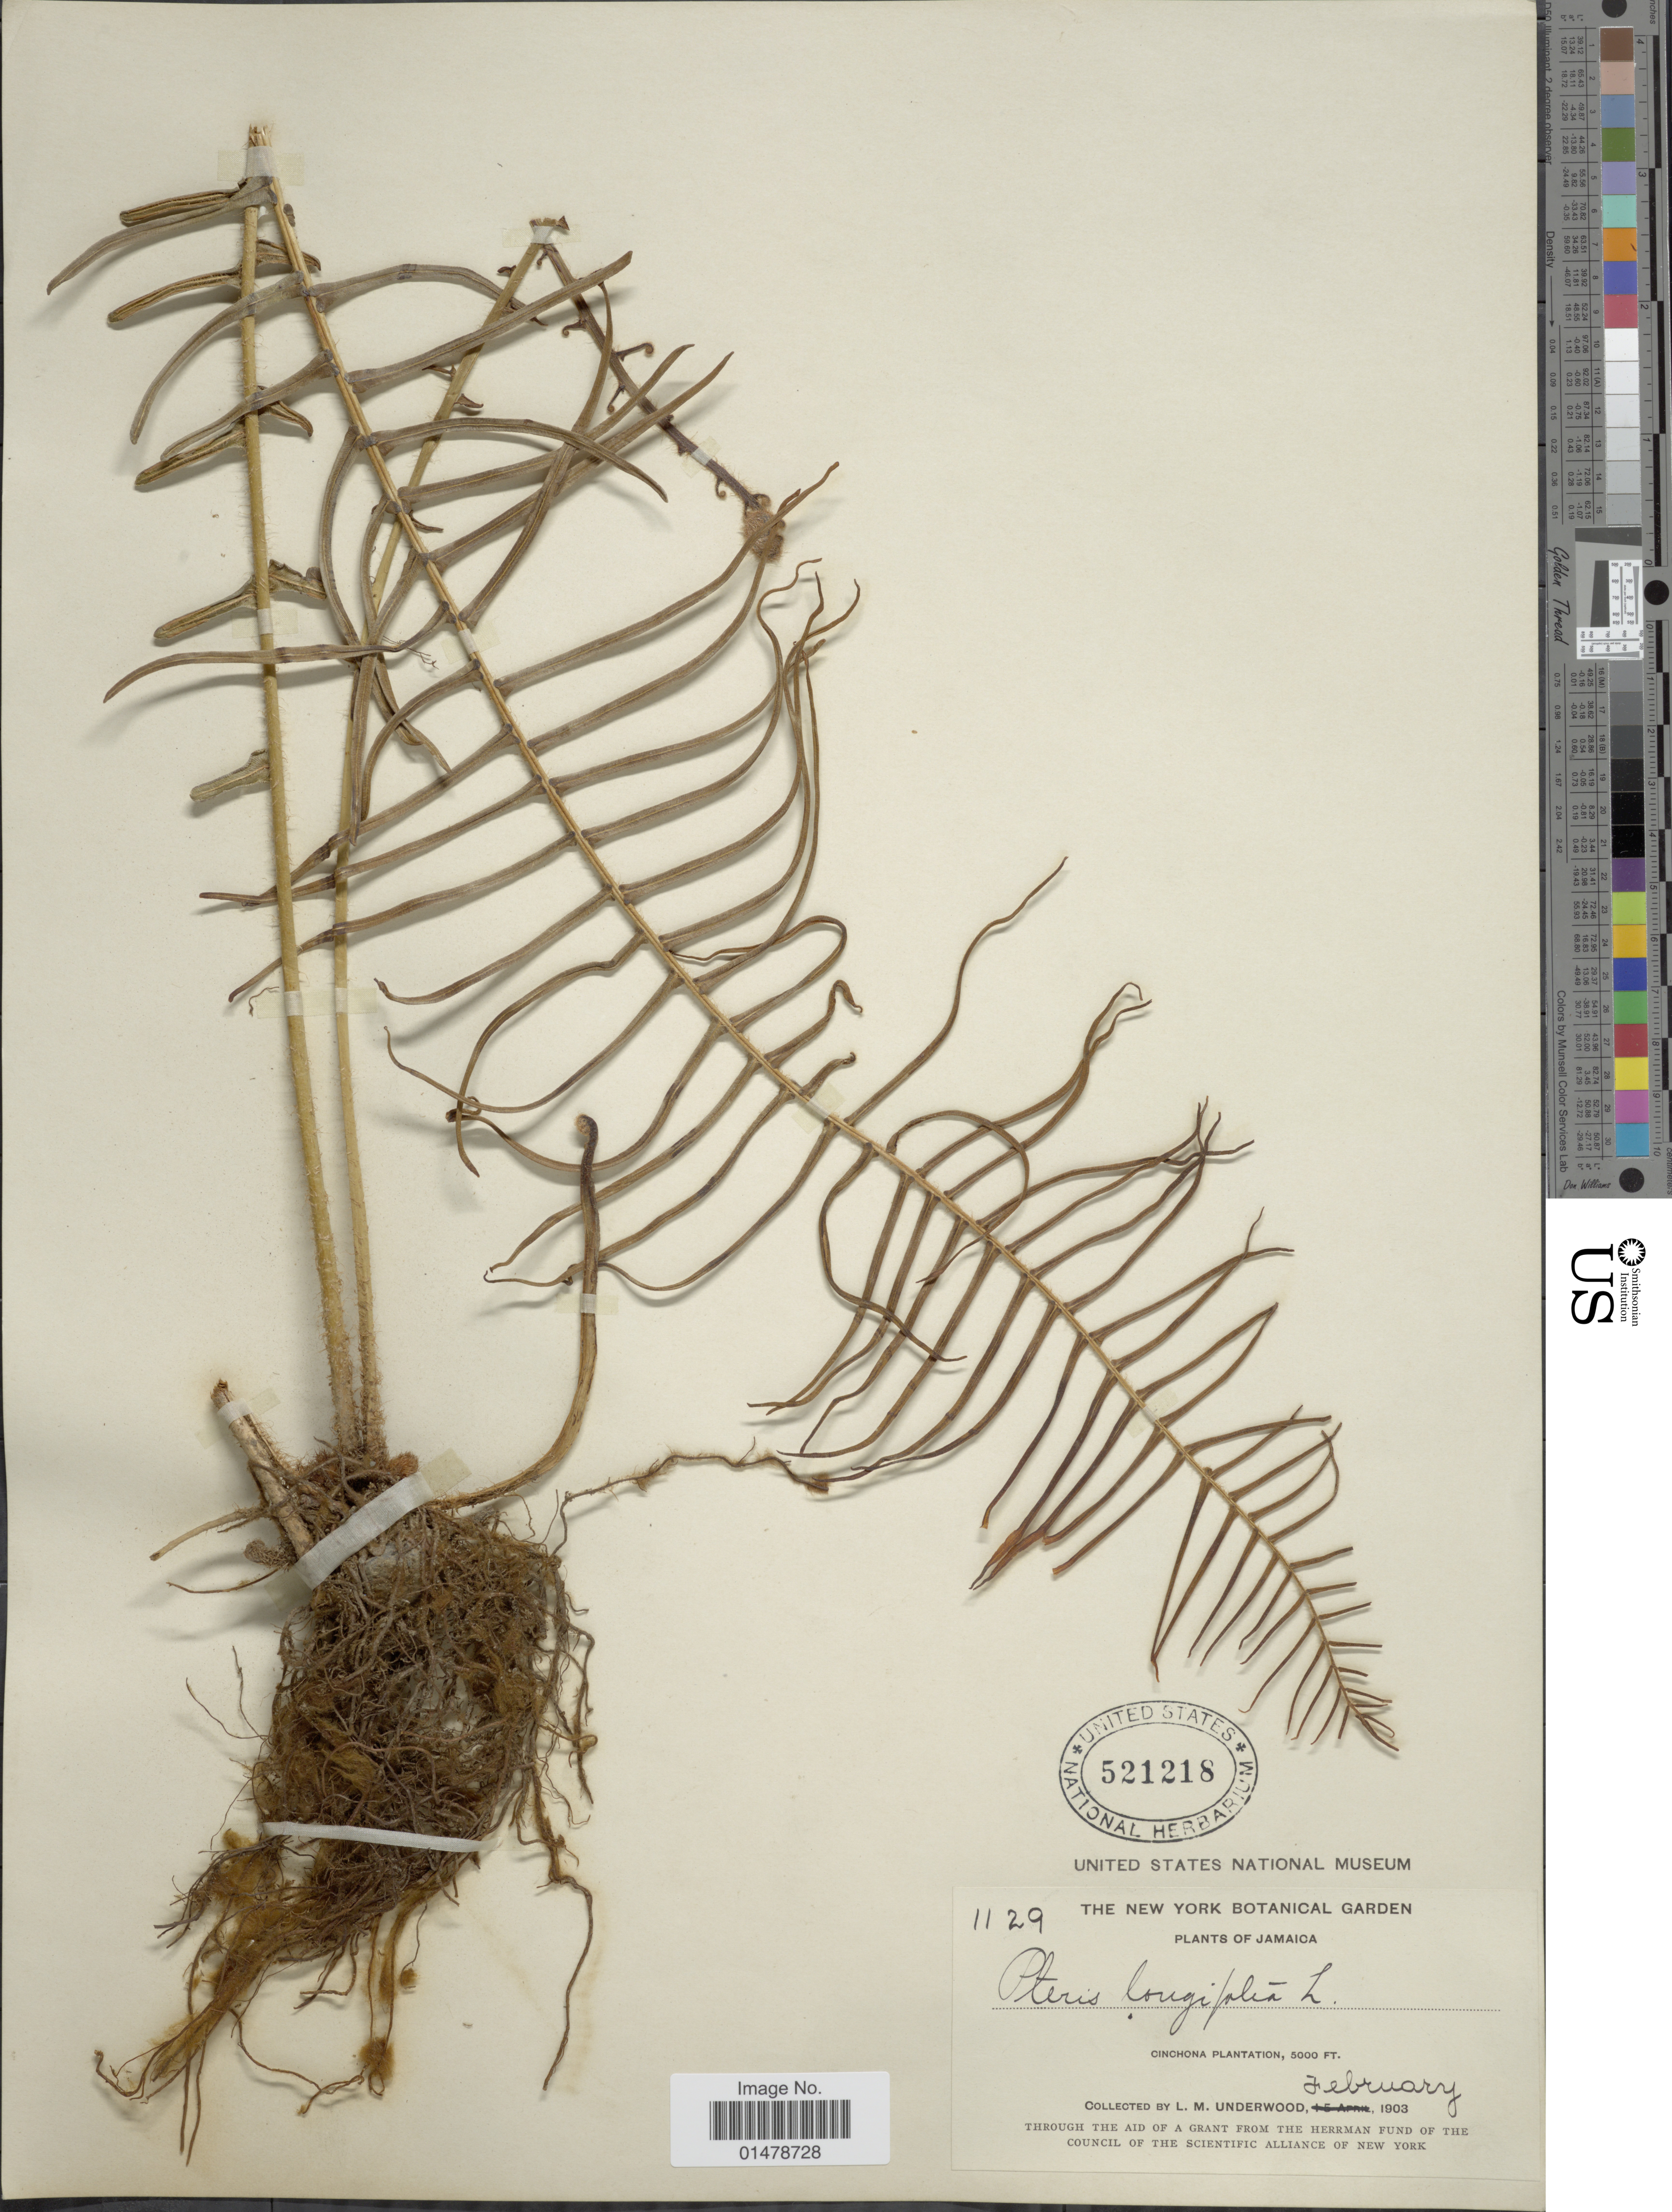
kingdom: Plantae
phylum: Tracheophyta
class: Polypodiopsida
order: Polypodiales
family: Pteridaceae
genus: Pteris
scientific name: Pteris longifolia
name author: L.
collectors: L. M. Underwood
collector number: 1129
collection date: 1903-02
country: Jamaica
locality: Cinchona Plantation.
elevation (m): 1524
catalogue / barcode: US 521218